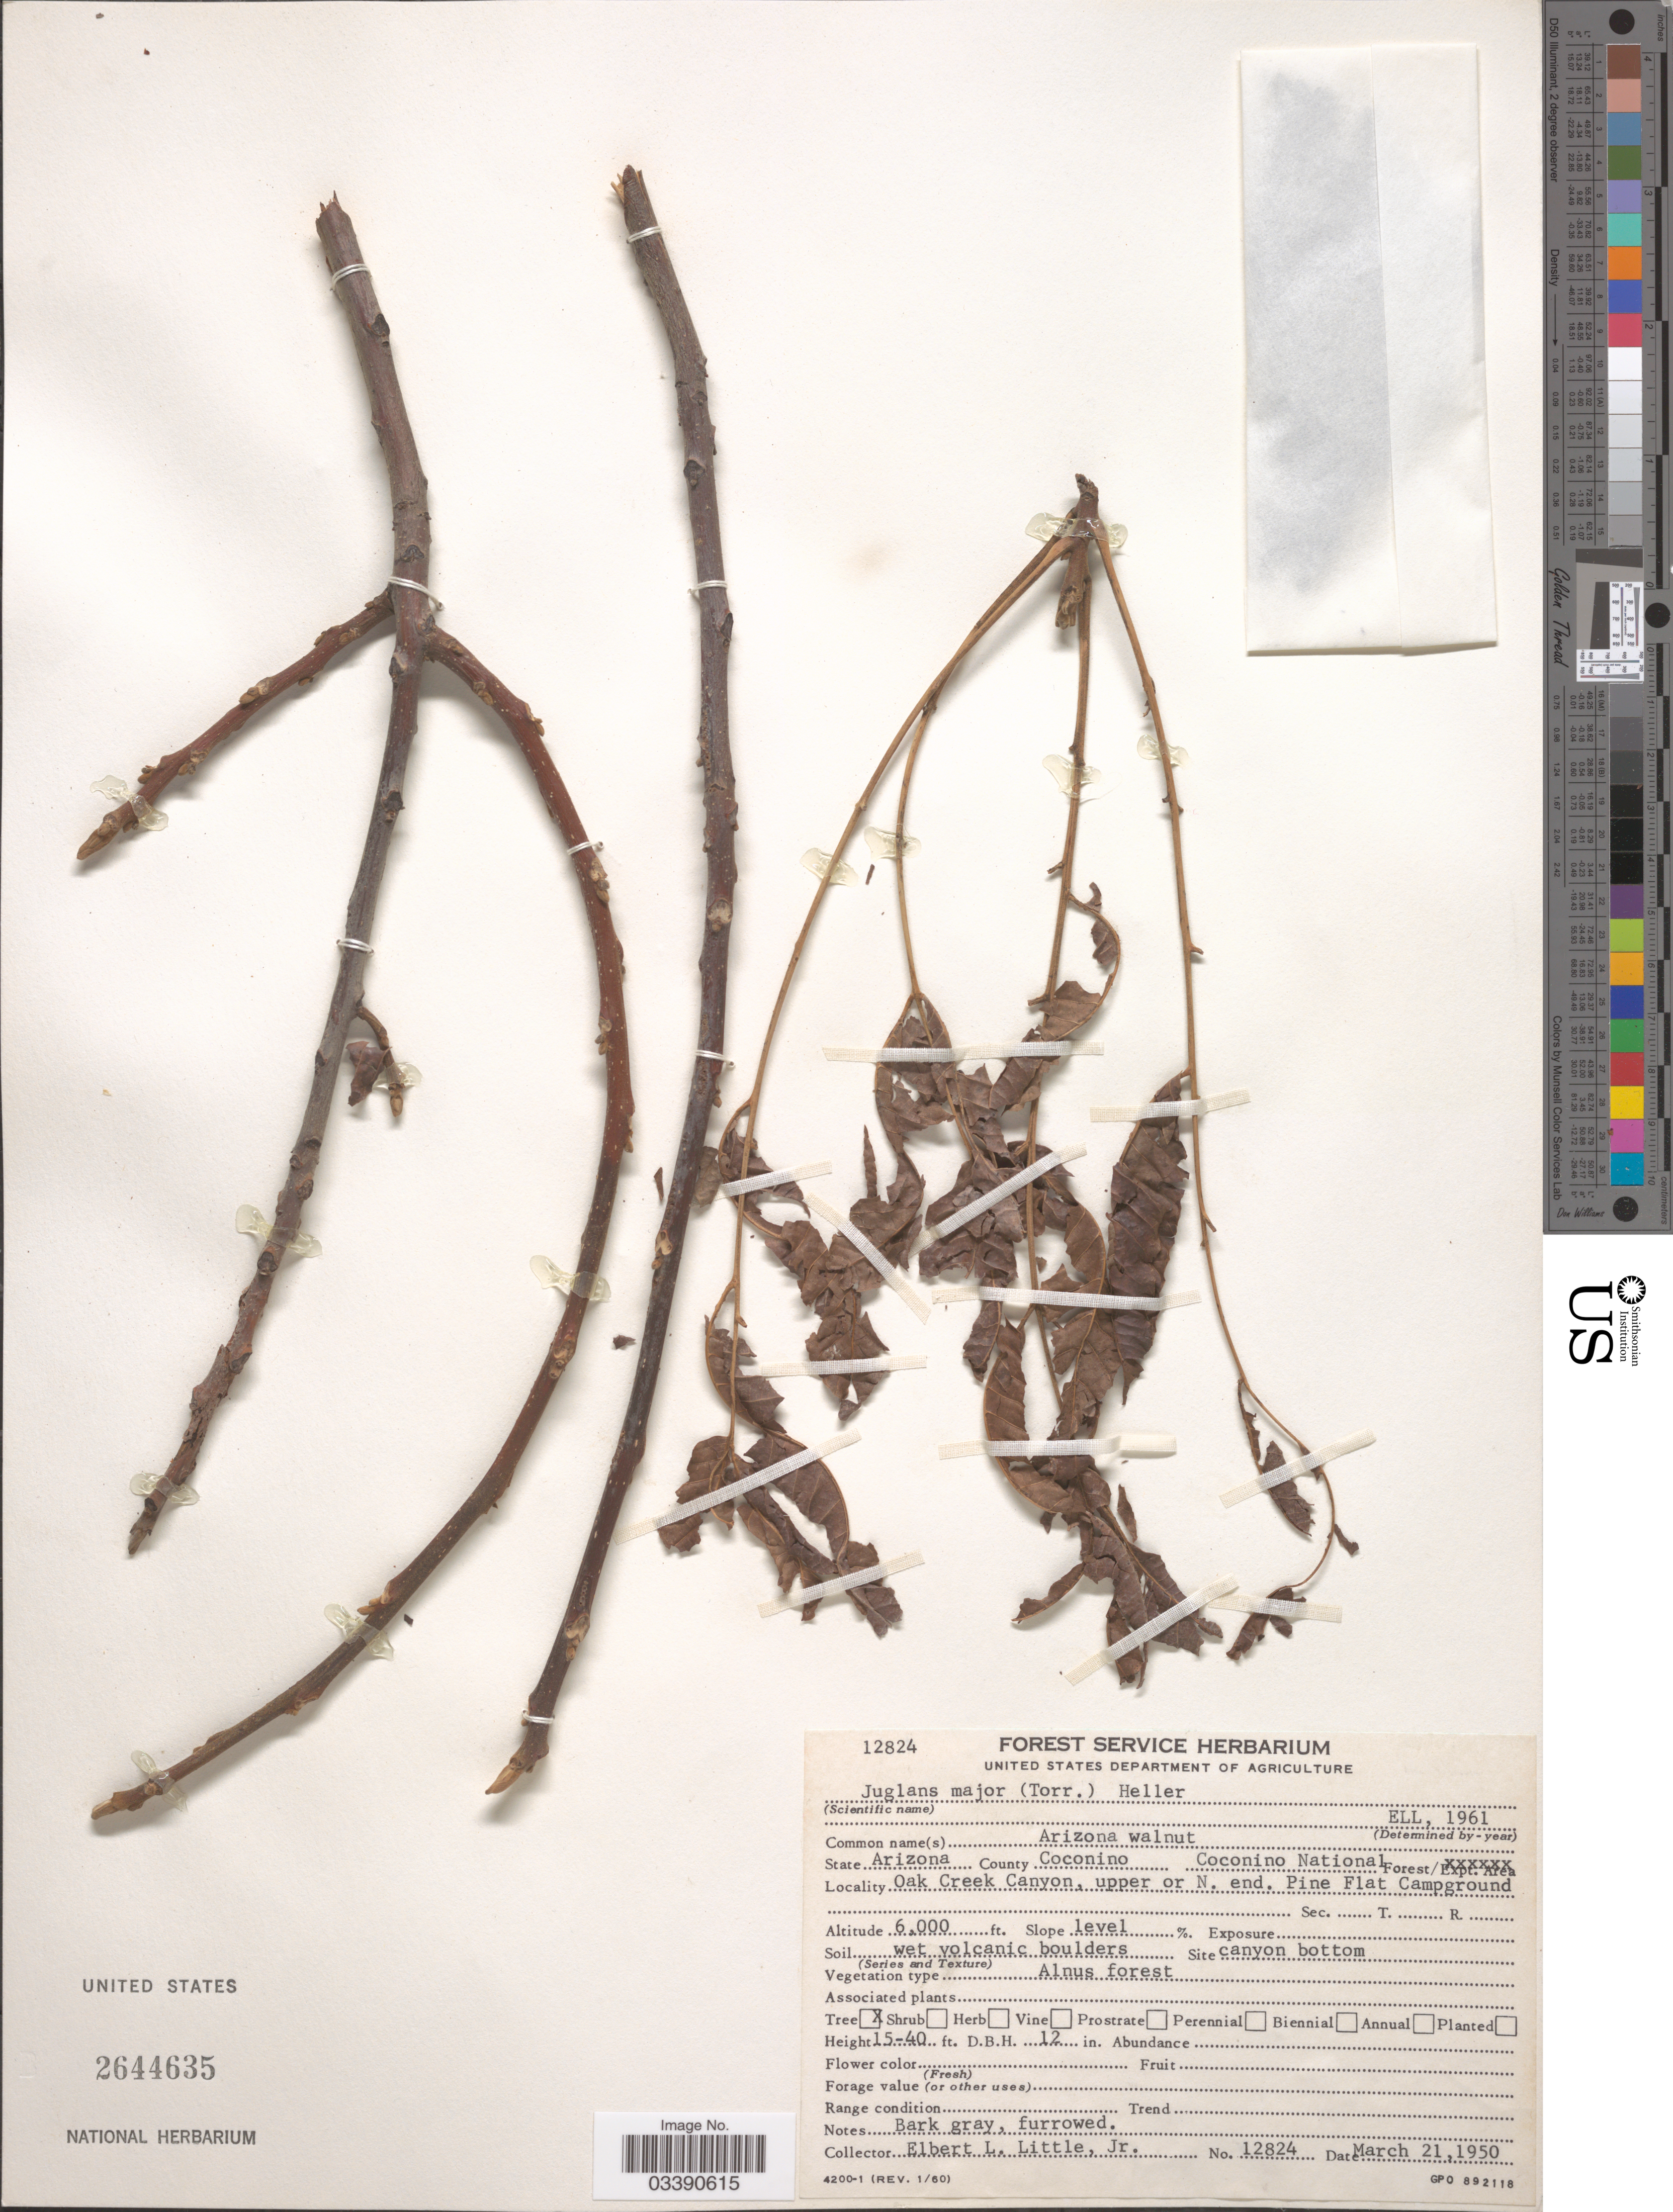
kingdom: Plantae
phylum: Tracheophyta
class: Magnoliopsida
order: Fagales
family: Juglandaceae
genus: Juglans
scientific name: Juglans major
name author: (Torr.) A. Heller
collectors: E. L. Little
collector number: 12824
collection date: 1950-03-21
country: United States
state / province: Arizona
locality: County Coconino. Coconino National Forest. Oak Creek Canyon, upper or N. end. Pine Flat Campground.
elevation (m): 1829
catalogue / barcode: US 2644635